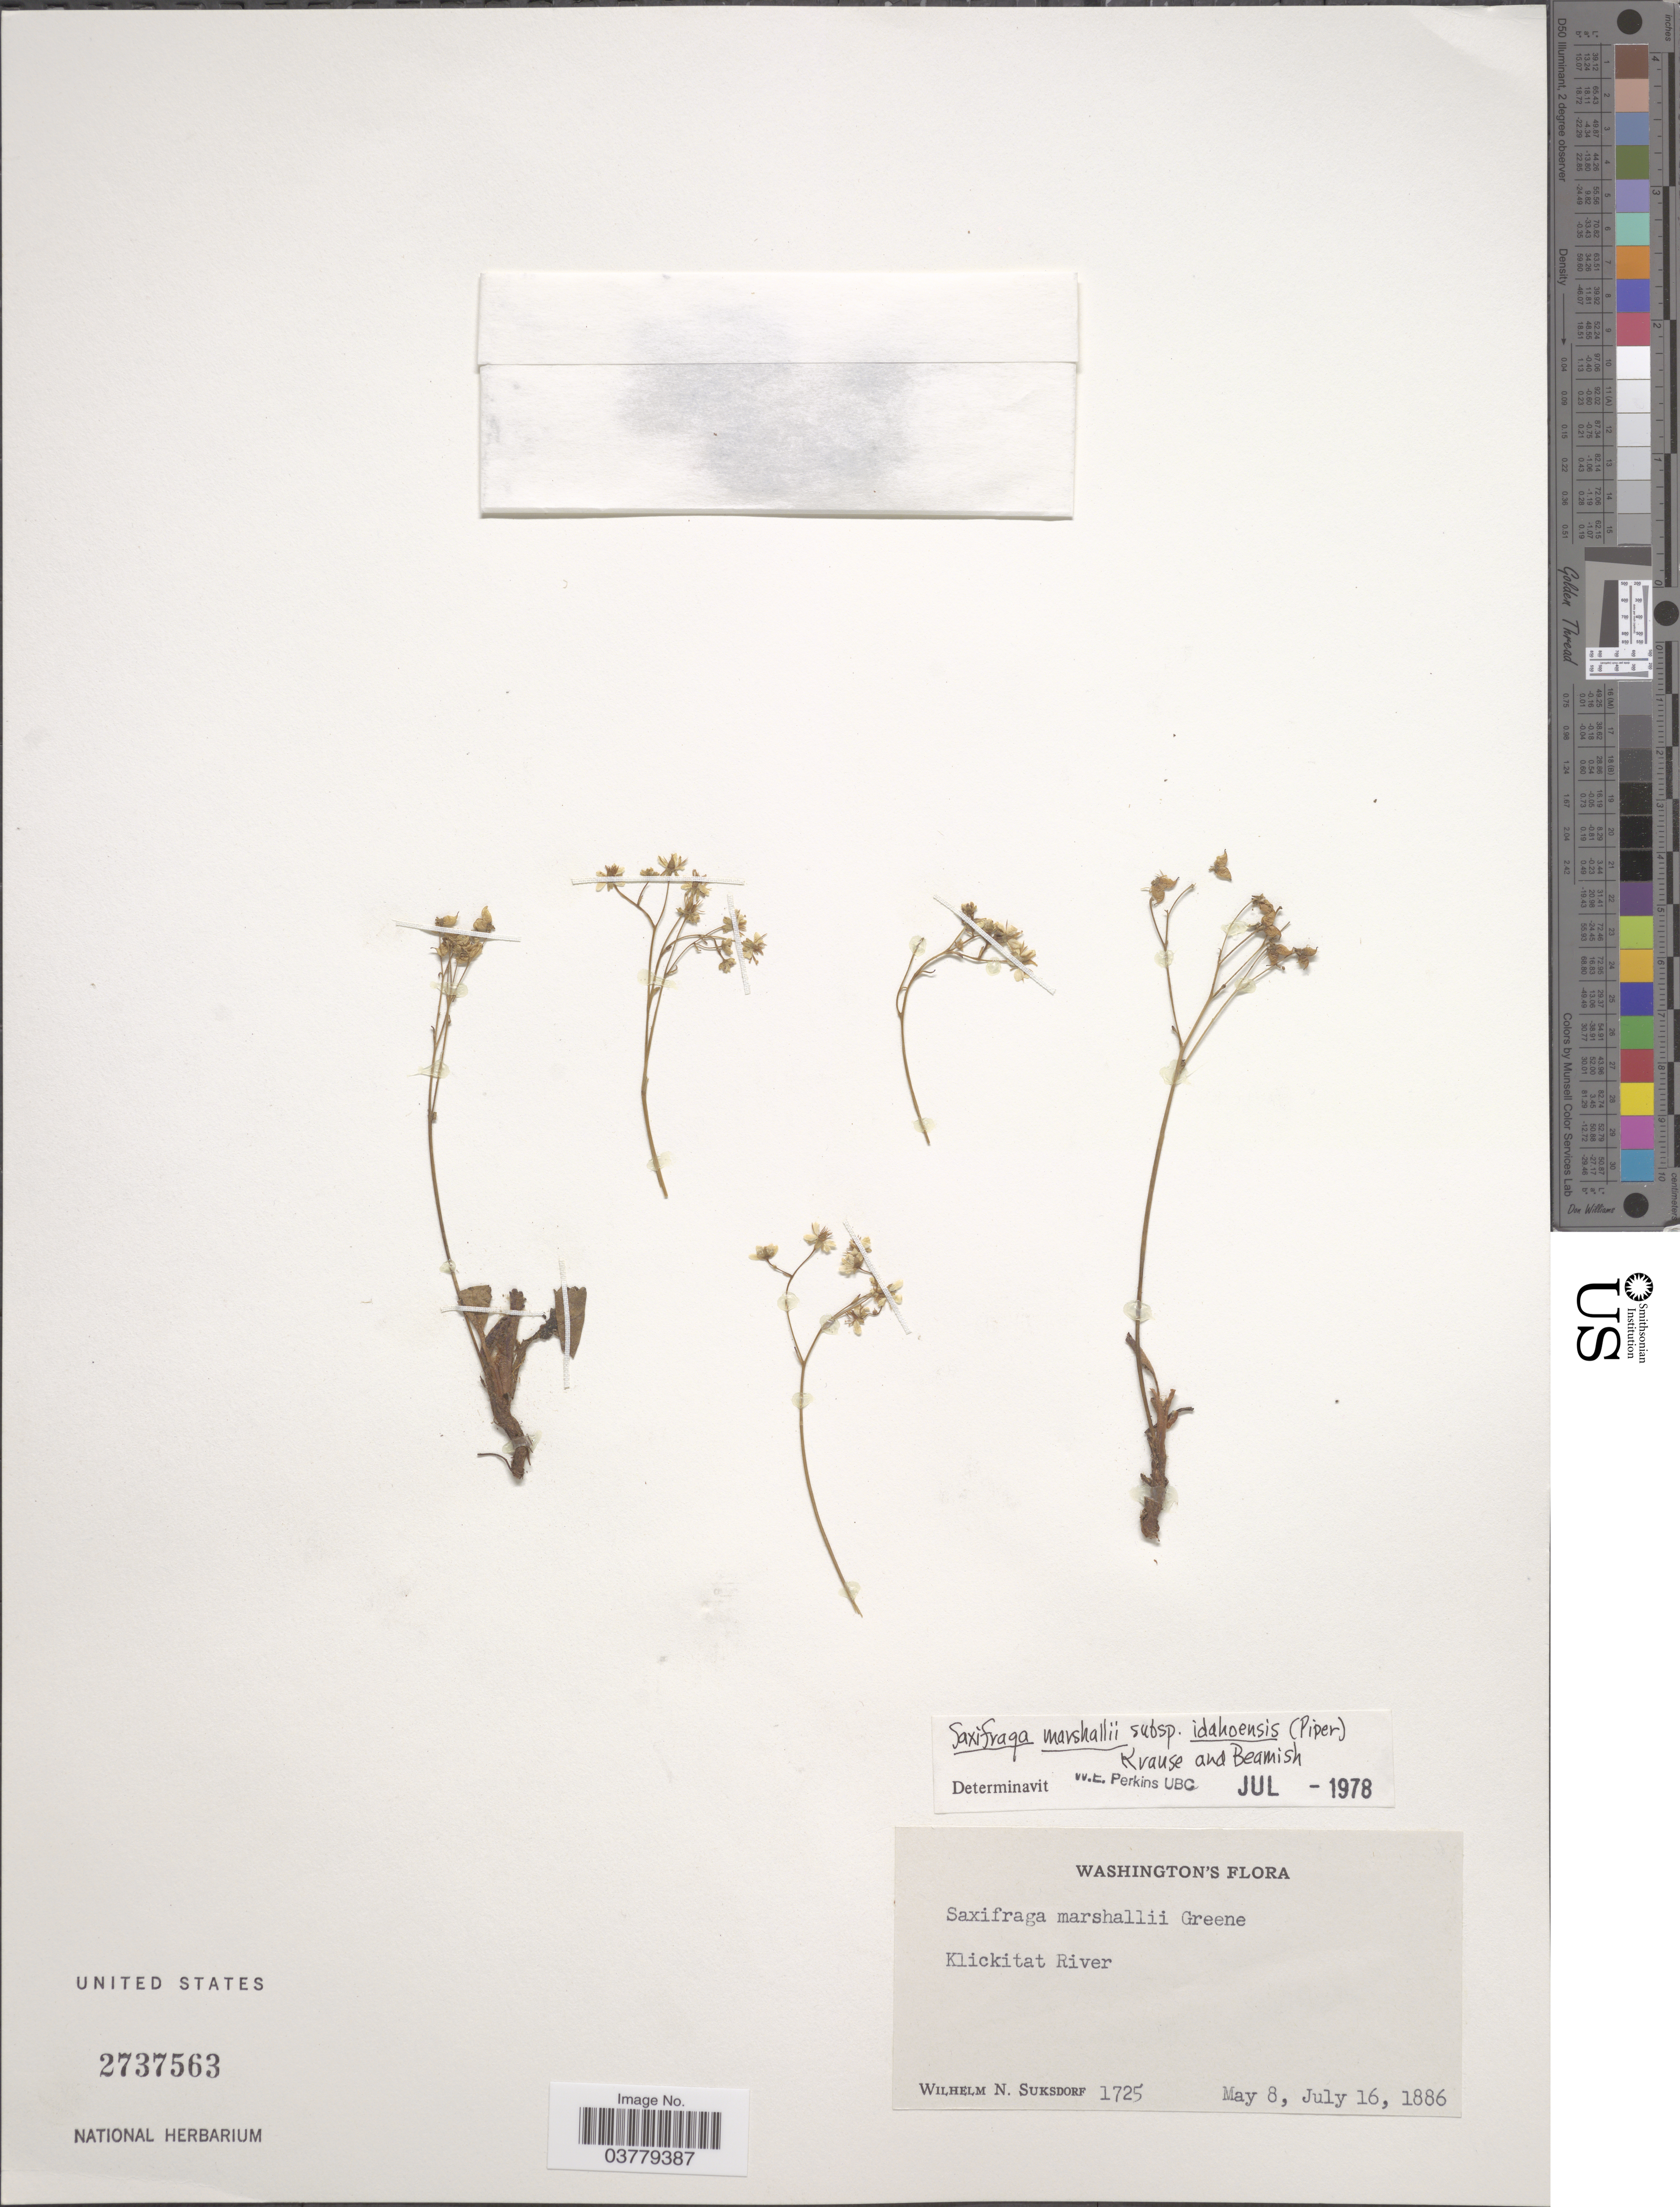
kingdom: Plantae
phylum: Tracheophyta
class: Magnoliopsida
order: Saxifragales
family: Saxifragaceae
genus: Micranthes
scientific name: Micranthes idahoensis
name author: (Piper) Brouillet & Gornall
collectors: W. N. Suksdorf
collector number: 1725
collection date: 1886-05-08/1886-07-16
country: United States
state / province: Washington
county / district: Klickitat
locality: Klickitat River.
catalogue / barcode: US 2737563